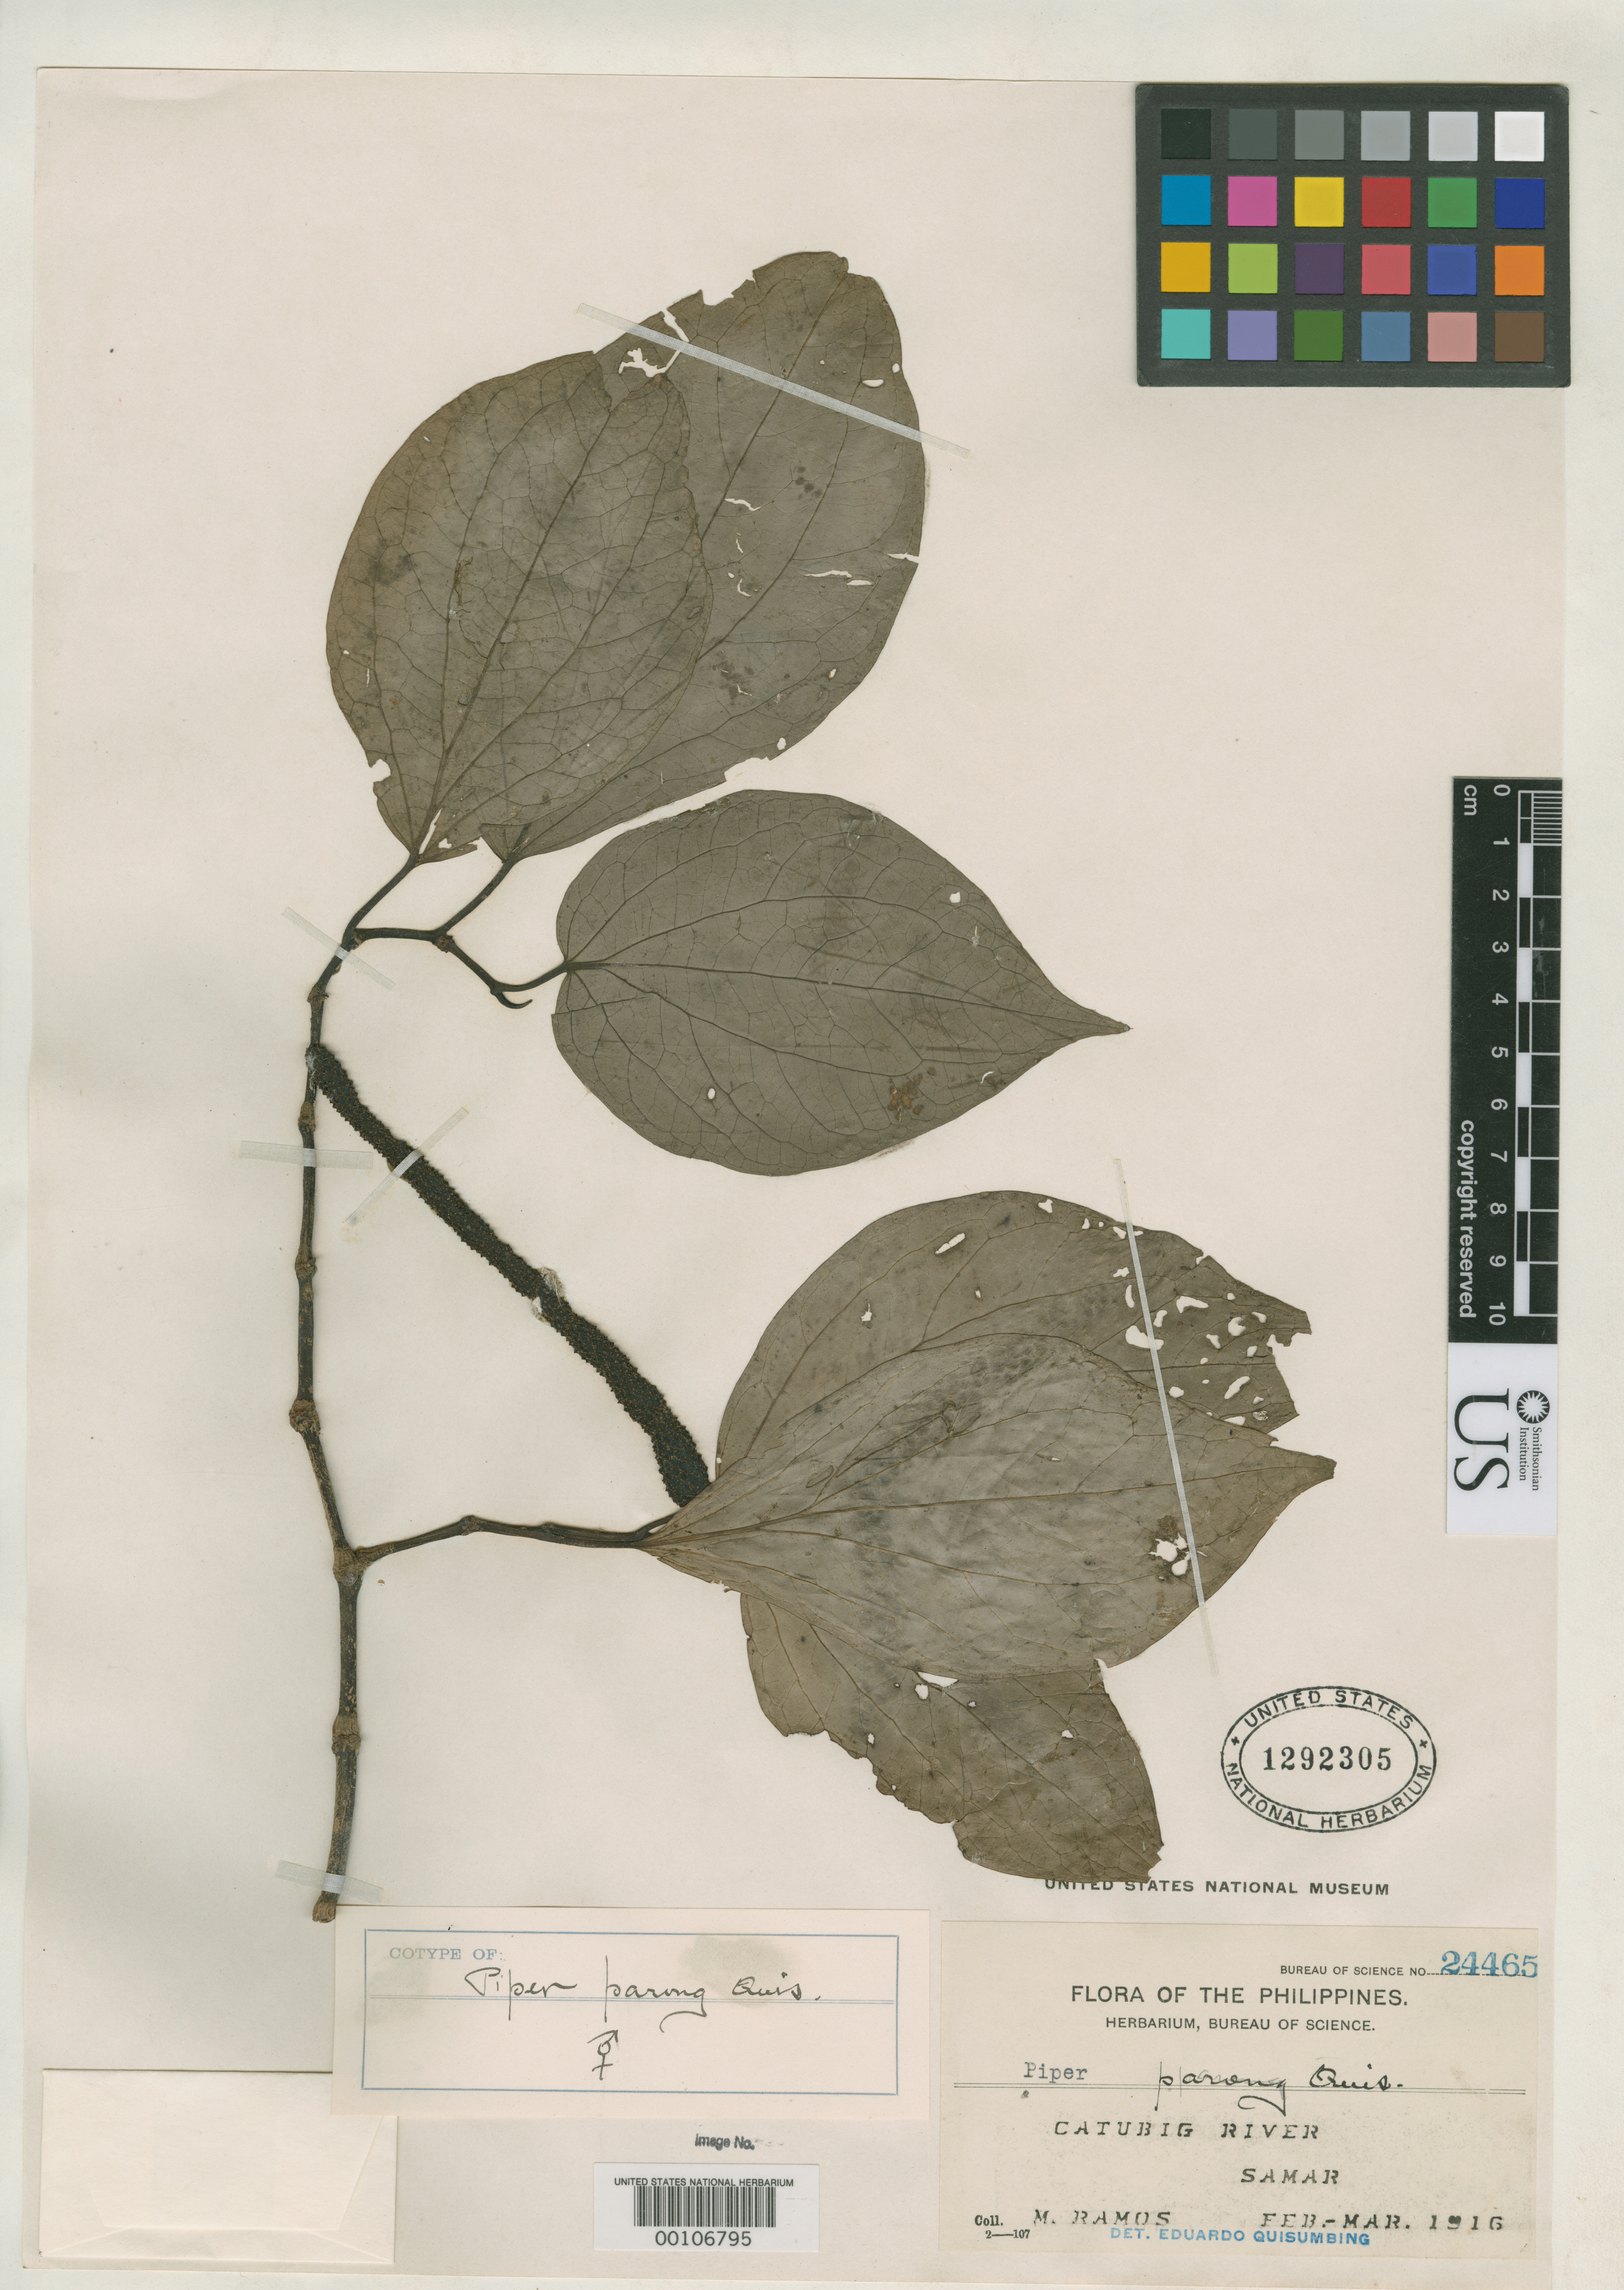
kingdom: Plantae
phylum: Tracheophyta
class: Magnoliopsida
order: Piperales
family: Piperaceae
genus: Piper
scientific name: Piper parong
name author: Quisumb.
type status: Isotype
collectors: M. Ramos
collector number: Bur. Sci. 24465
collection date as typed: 20 Feb 1916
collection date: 1916-02-20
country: Philippines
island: Samar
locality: Catubig River.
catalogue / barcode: US 1292305